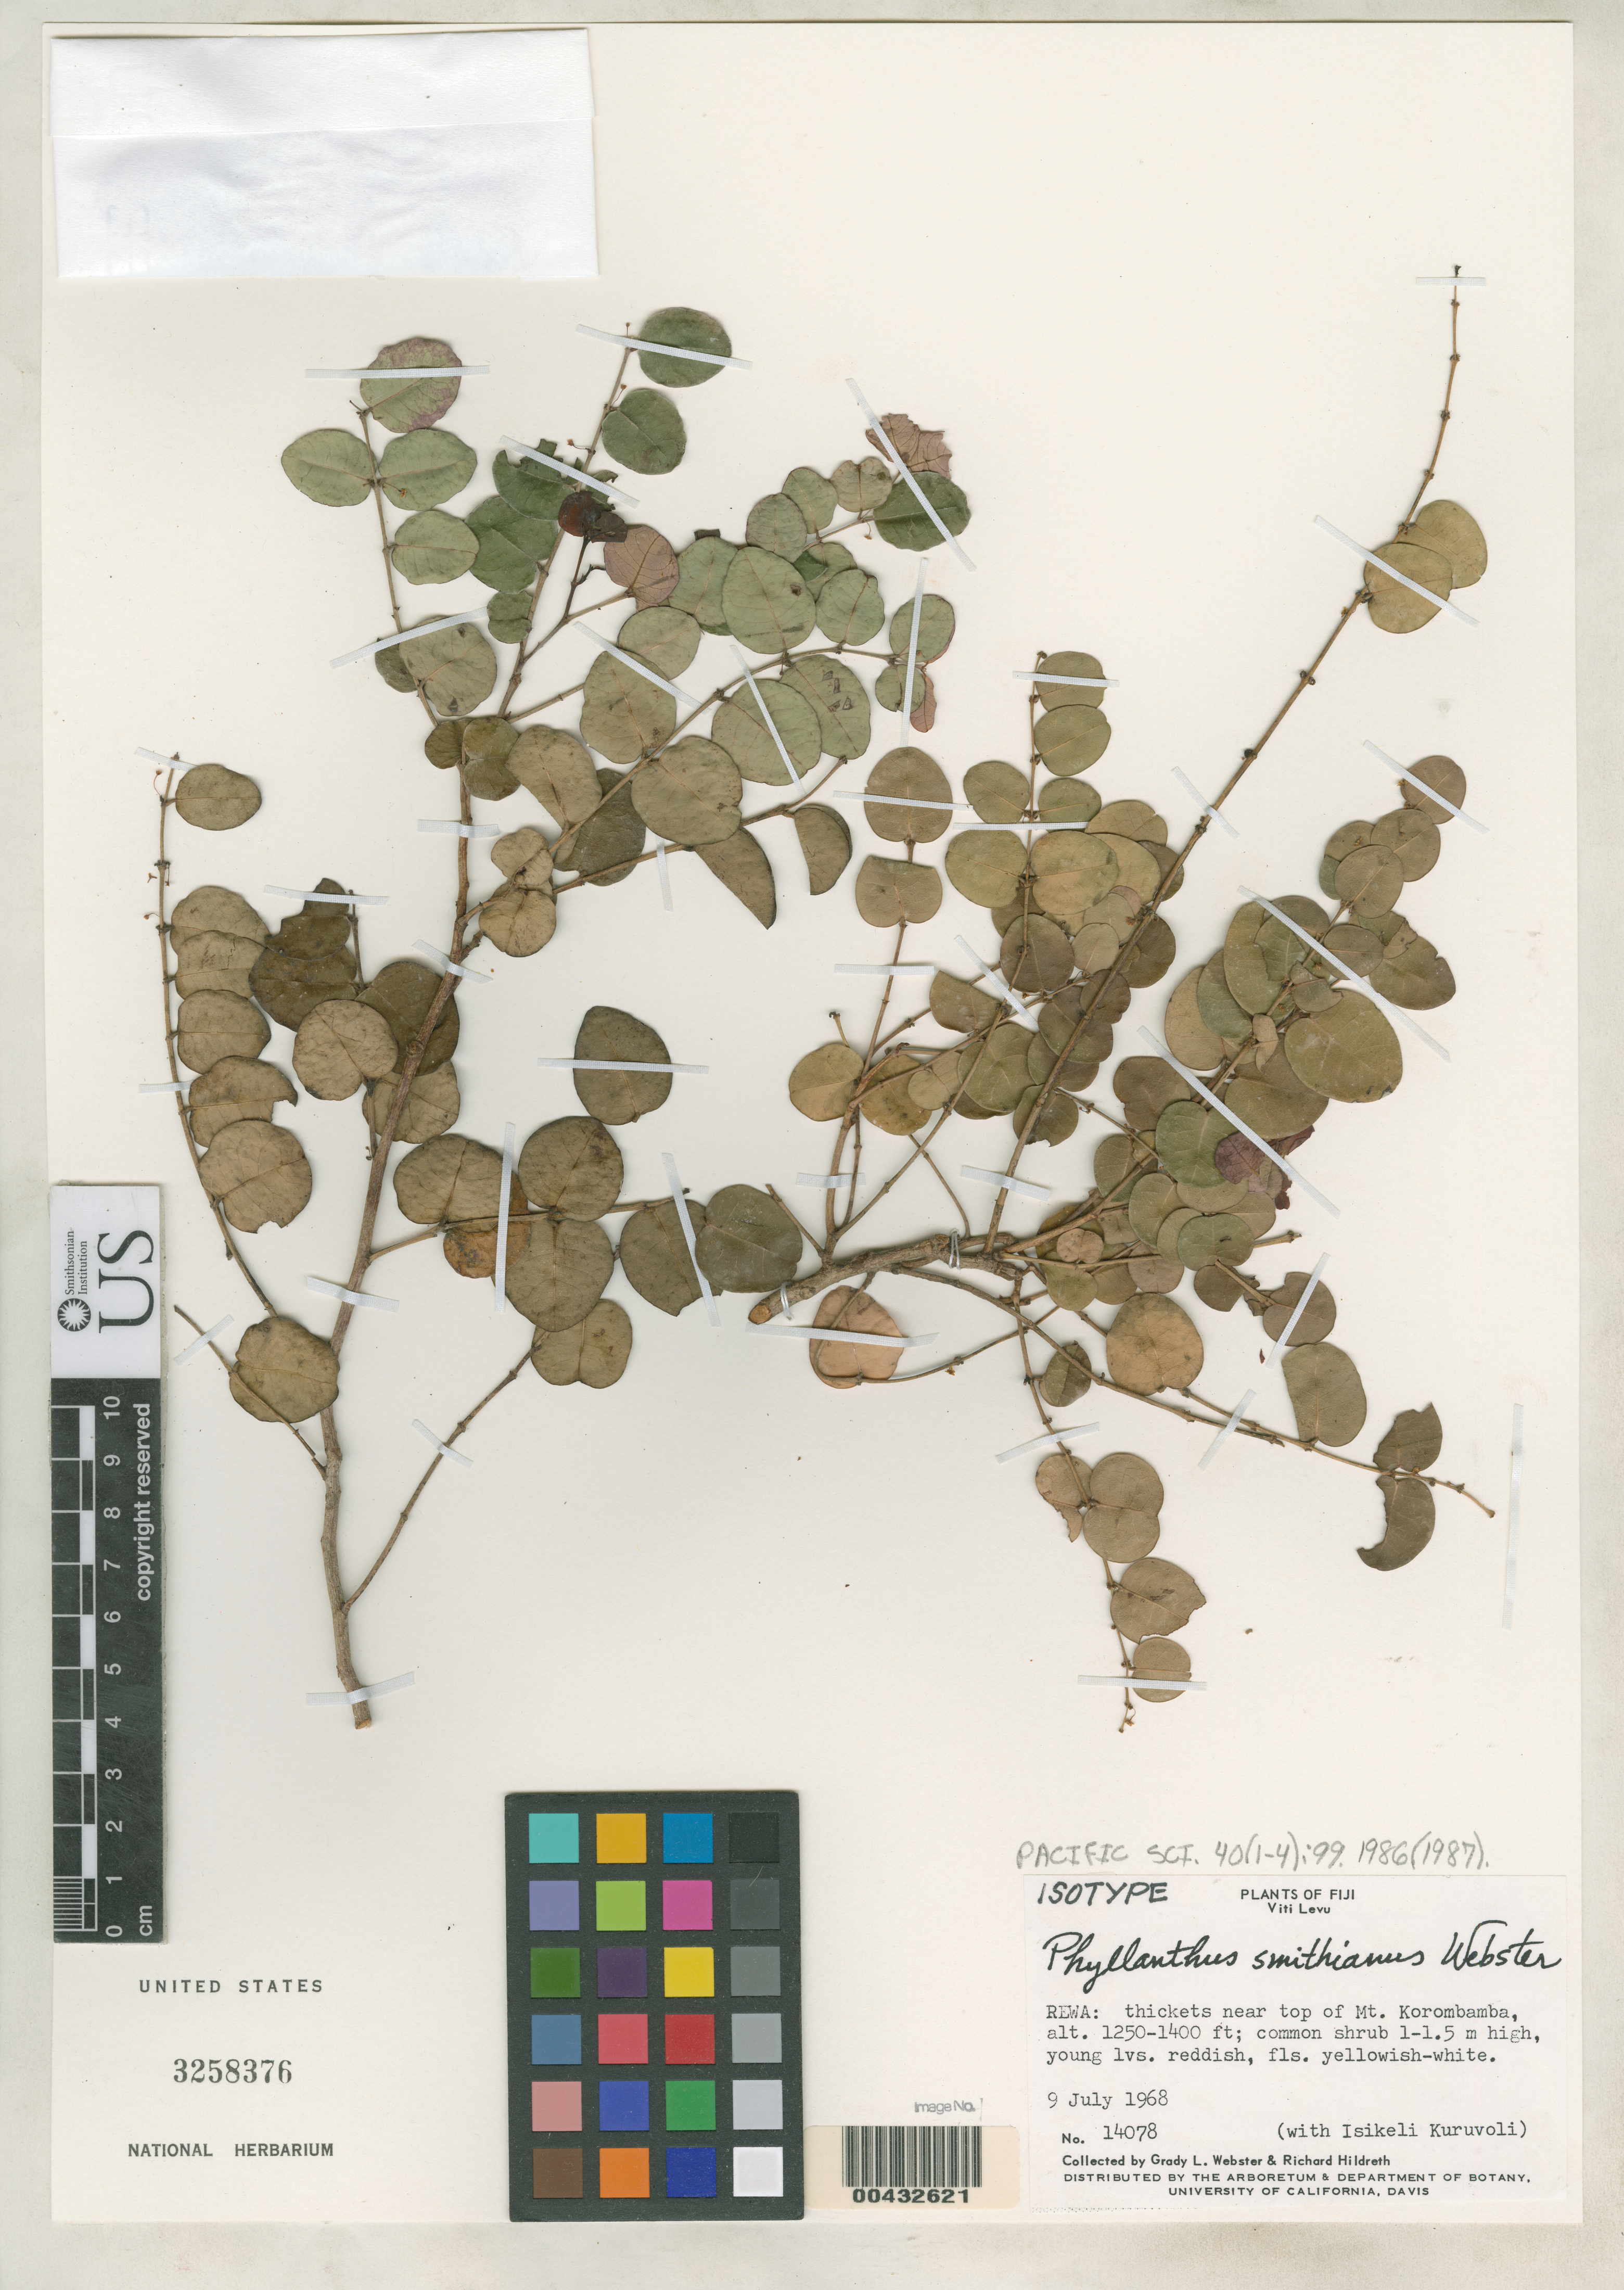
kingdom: Plantae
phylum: Tracheophyta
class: Magnoliopsida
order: Malpighiales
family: Phyllanthaceae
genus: Phyllanthus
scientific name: Phyllanthus smithianus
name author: G.L. Webster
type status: Isotype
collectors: G. L. Webster, R. Hildreth & I. Kuruvoli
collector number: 14078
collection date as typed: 09 Jul 1968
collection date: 1968-07-09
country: Fiji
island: Rewa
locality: Near top of Mt. Korombamba. [Viti Levu I.]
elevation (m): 381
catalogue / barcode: US 3258376